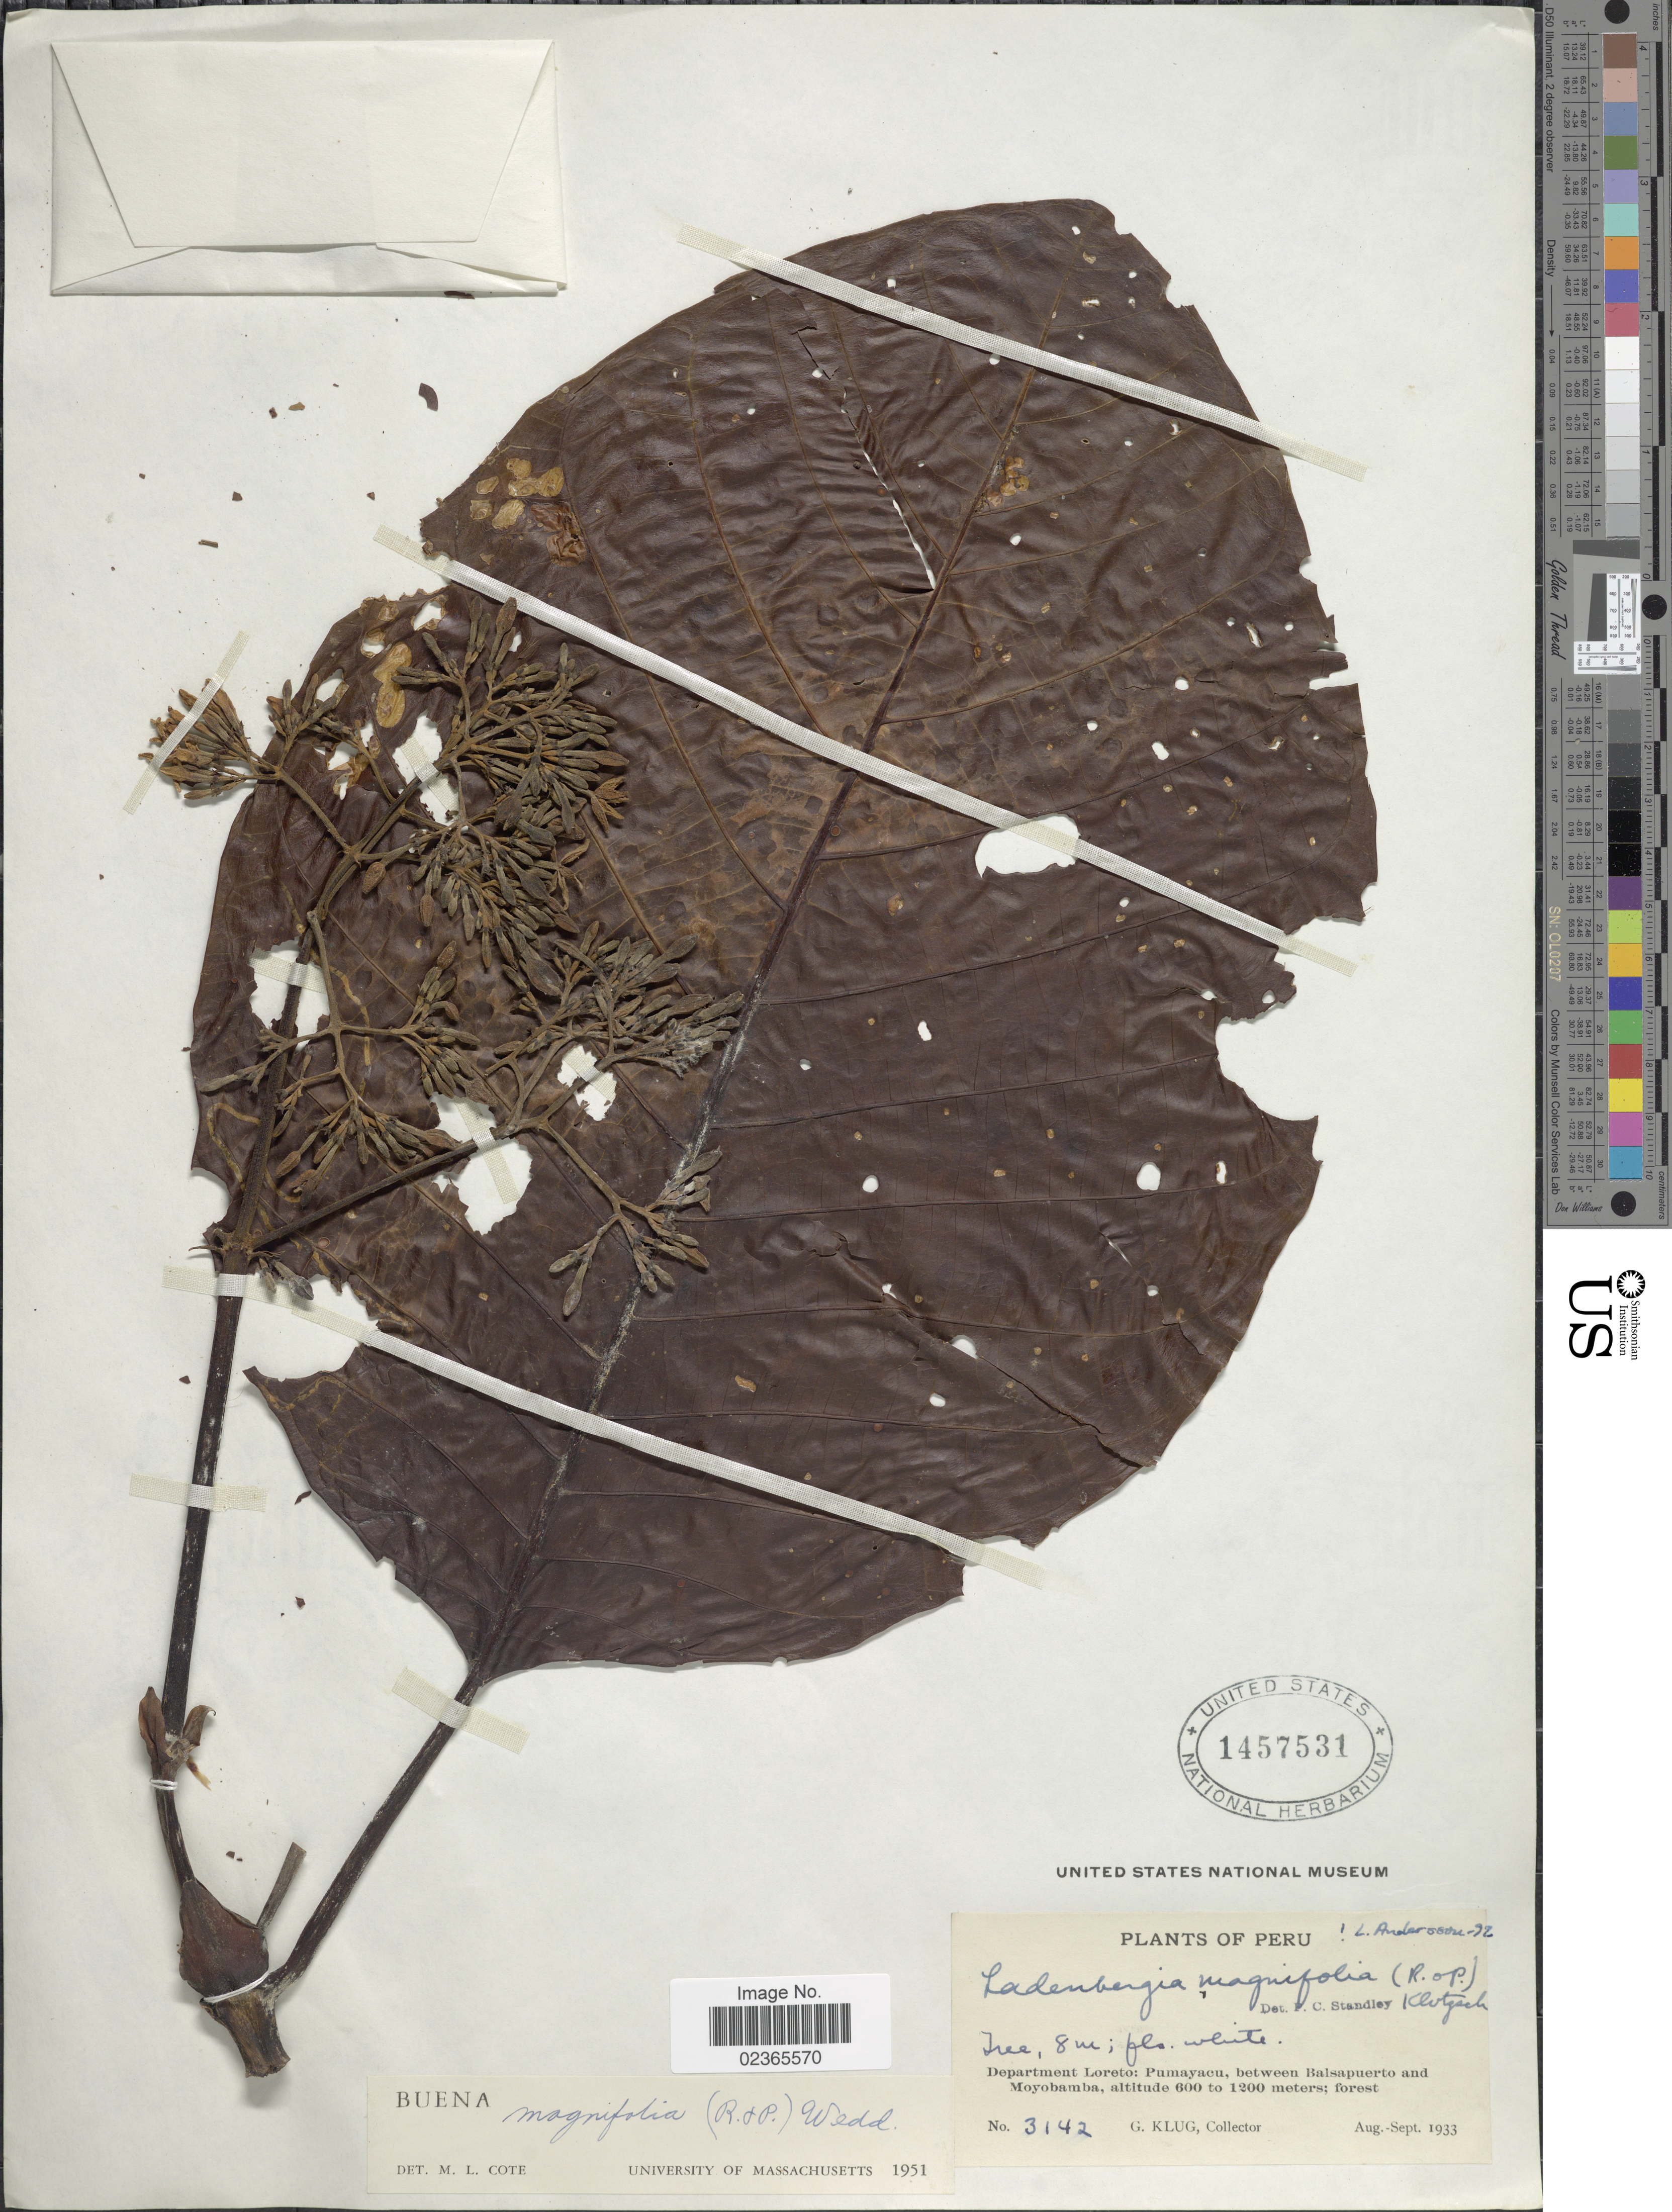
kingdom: Plantae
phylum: Tracheophyta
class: Magnoliopsida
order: Gentianales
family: Rubiaceae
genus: Ladenbergia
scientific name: Ladenbergia magnifolia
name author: (Ruiz & Pav.) Klotzsch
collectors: G. Klug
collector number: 3142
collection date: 1933-08/1933-09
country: Peru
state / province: Loreto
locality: Pumayacu, between Balsapuerto and Moyobamba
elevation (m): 600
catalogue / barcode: US 1457531